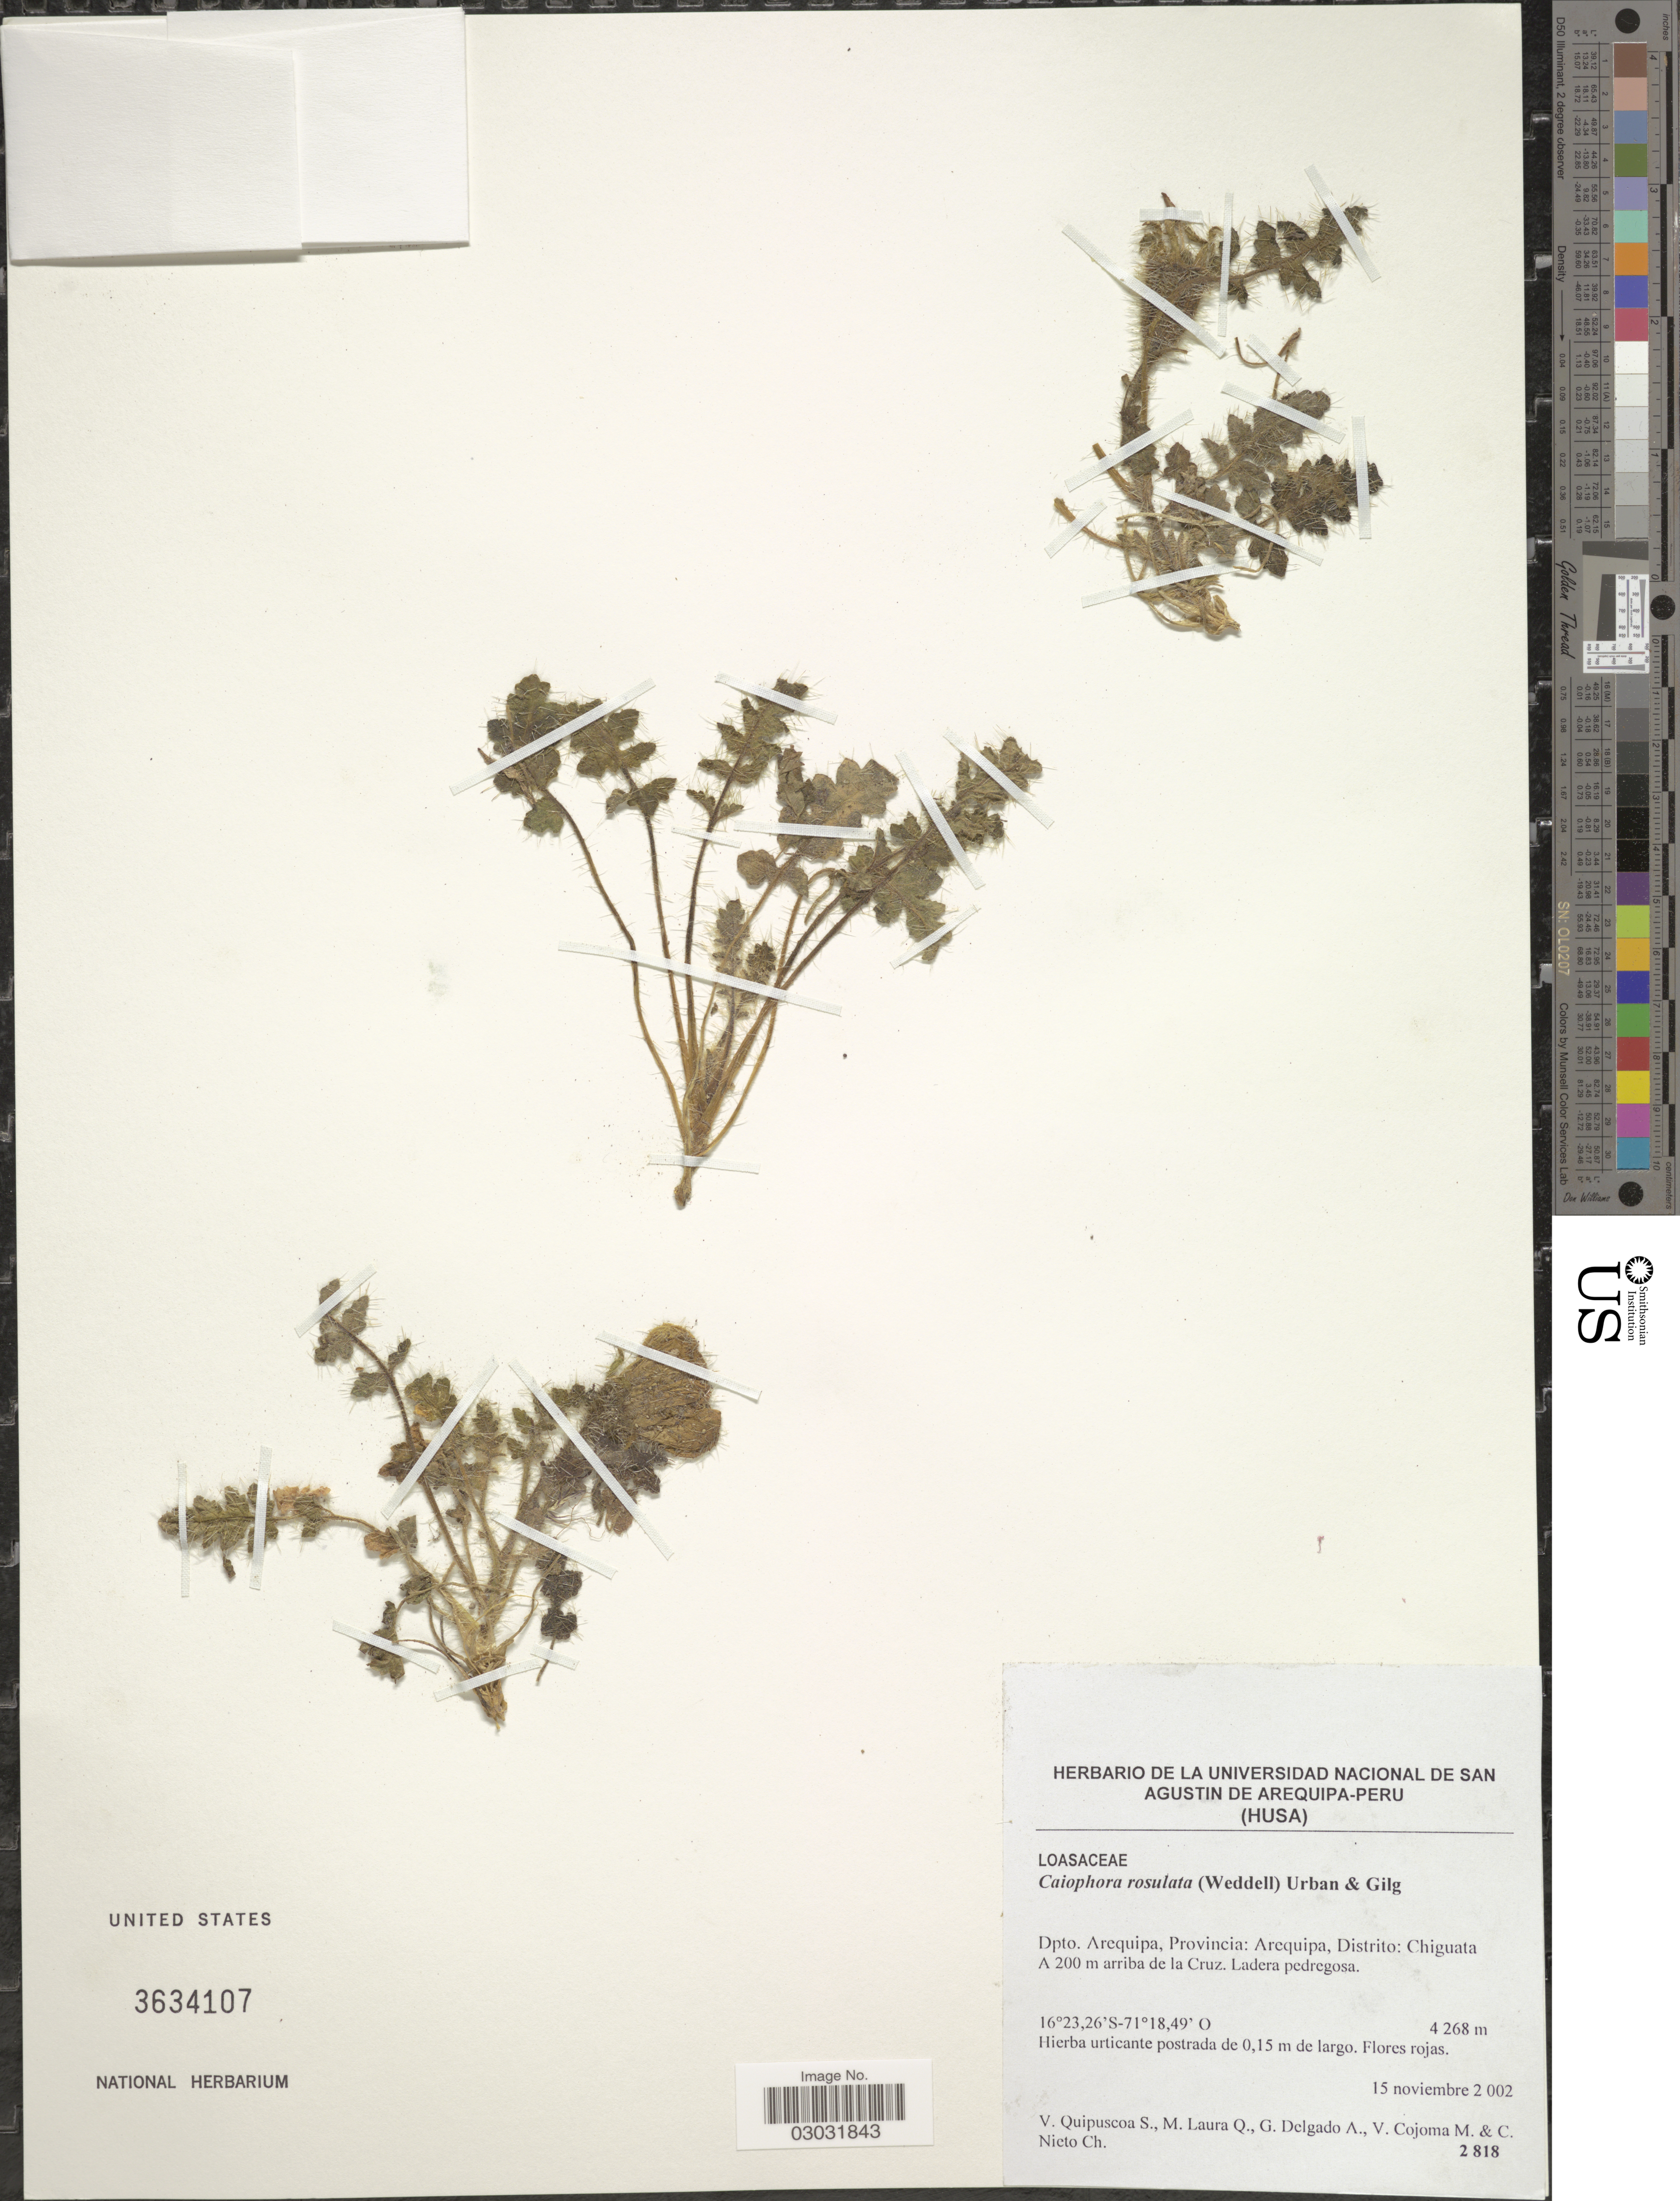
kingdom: Plantae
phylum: Tracheophyta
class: Magnoliopsida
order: Cornales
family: Loasaceae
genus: Caiophora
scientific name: Caiophora rosulata subsp. rosulata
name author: (Wedd.) Urb. & Gilg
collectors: V. Quipuscoa S., M. Laura Q., G. Delgado, V. Cojoma M. & C. Nieto Ch.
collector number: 2818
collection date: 2002-11-15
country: Peru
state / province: Arequipa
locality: Dpto. Arequipa, Distrito: Chiguata A 200 m arriba de la Cruz.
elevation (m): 4268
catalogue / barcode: US 3634107